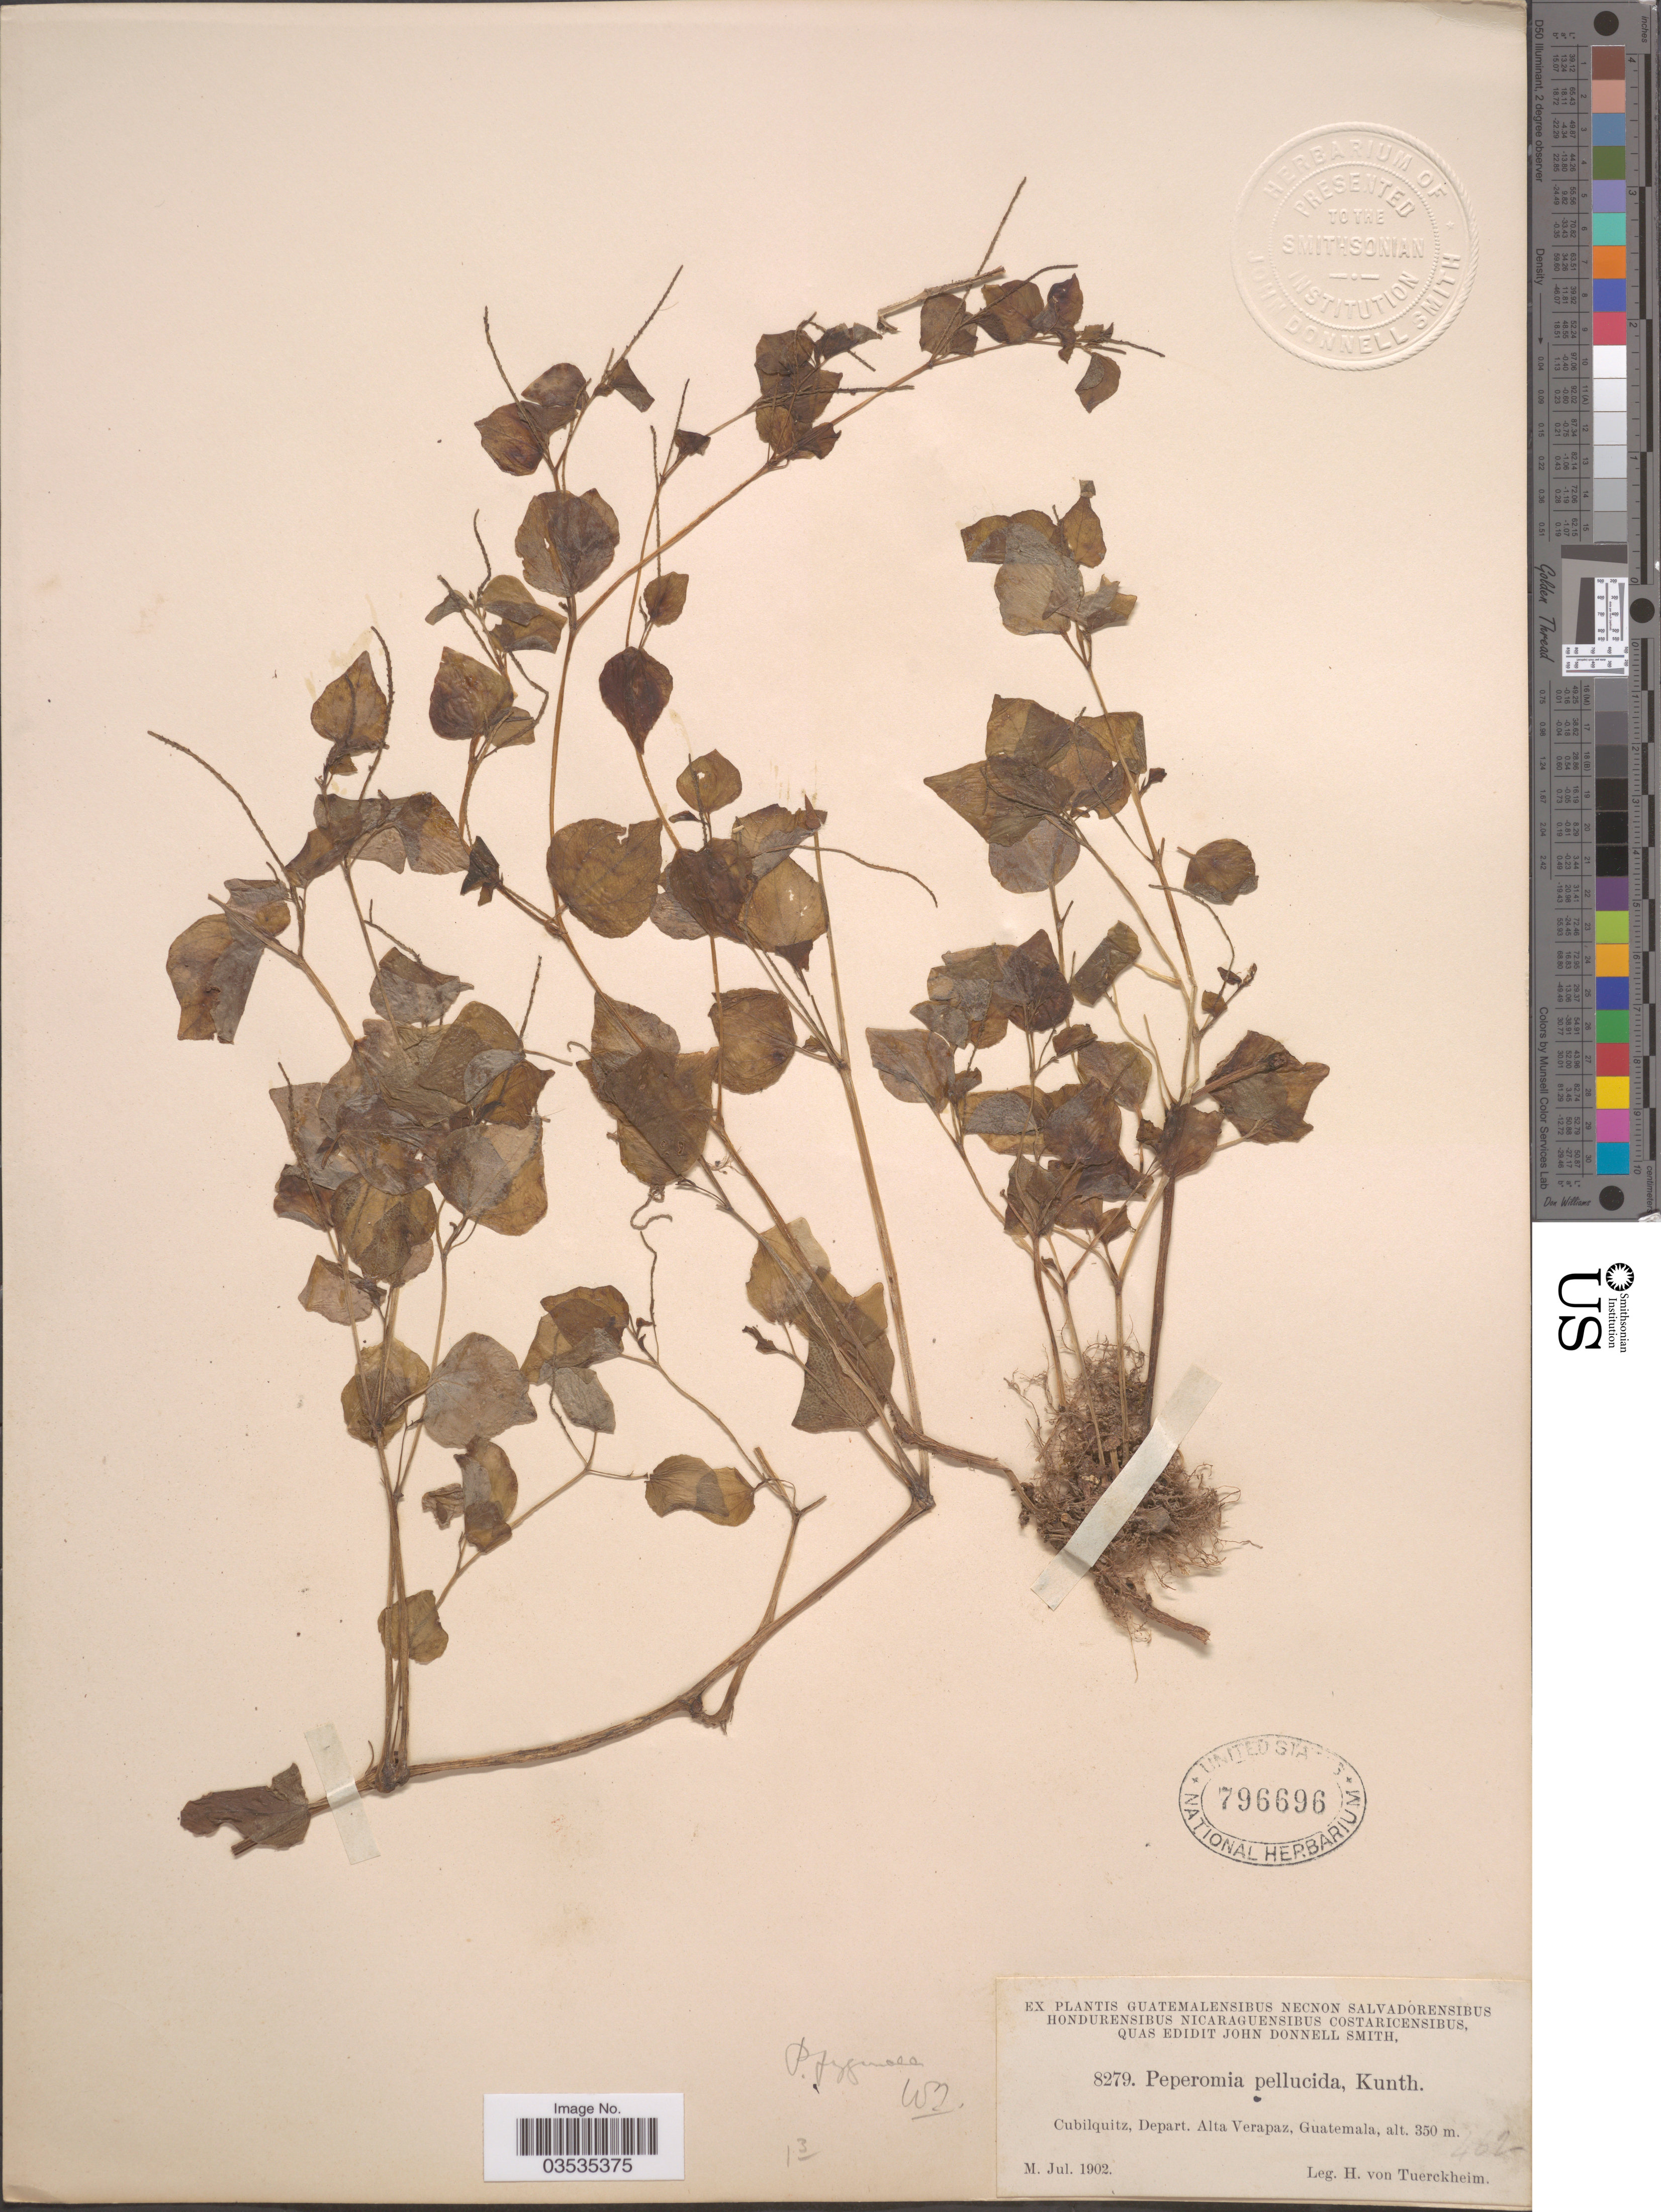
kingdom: Plantae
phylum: Tracheophyta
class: Magnoliopsida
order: Piperales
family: Piperaceae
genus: Peperomia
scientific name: Peperomia pellucida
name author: (L.) Kunth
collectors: H. von Türckheim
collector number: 8279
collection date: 1902-07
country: Guatemala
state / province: Alta Verapaz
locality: Cubilquitz, Depart. Alta Verapaz.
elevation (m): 350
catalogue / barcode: US 796696